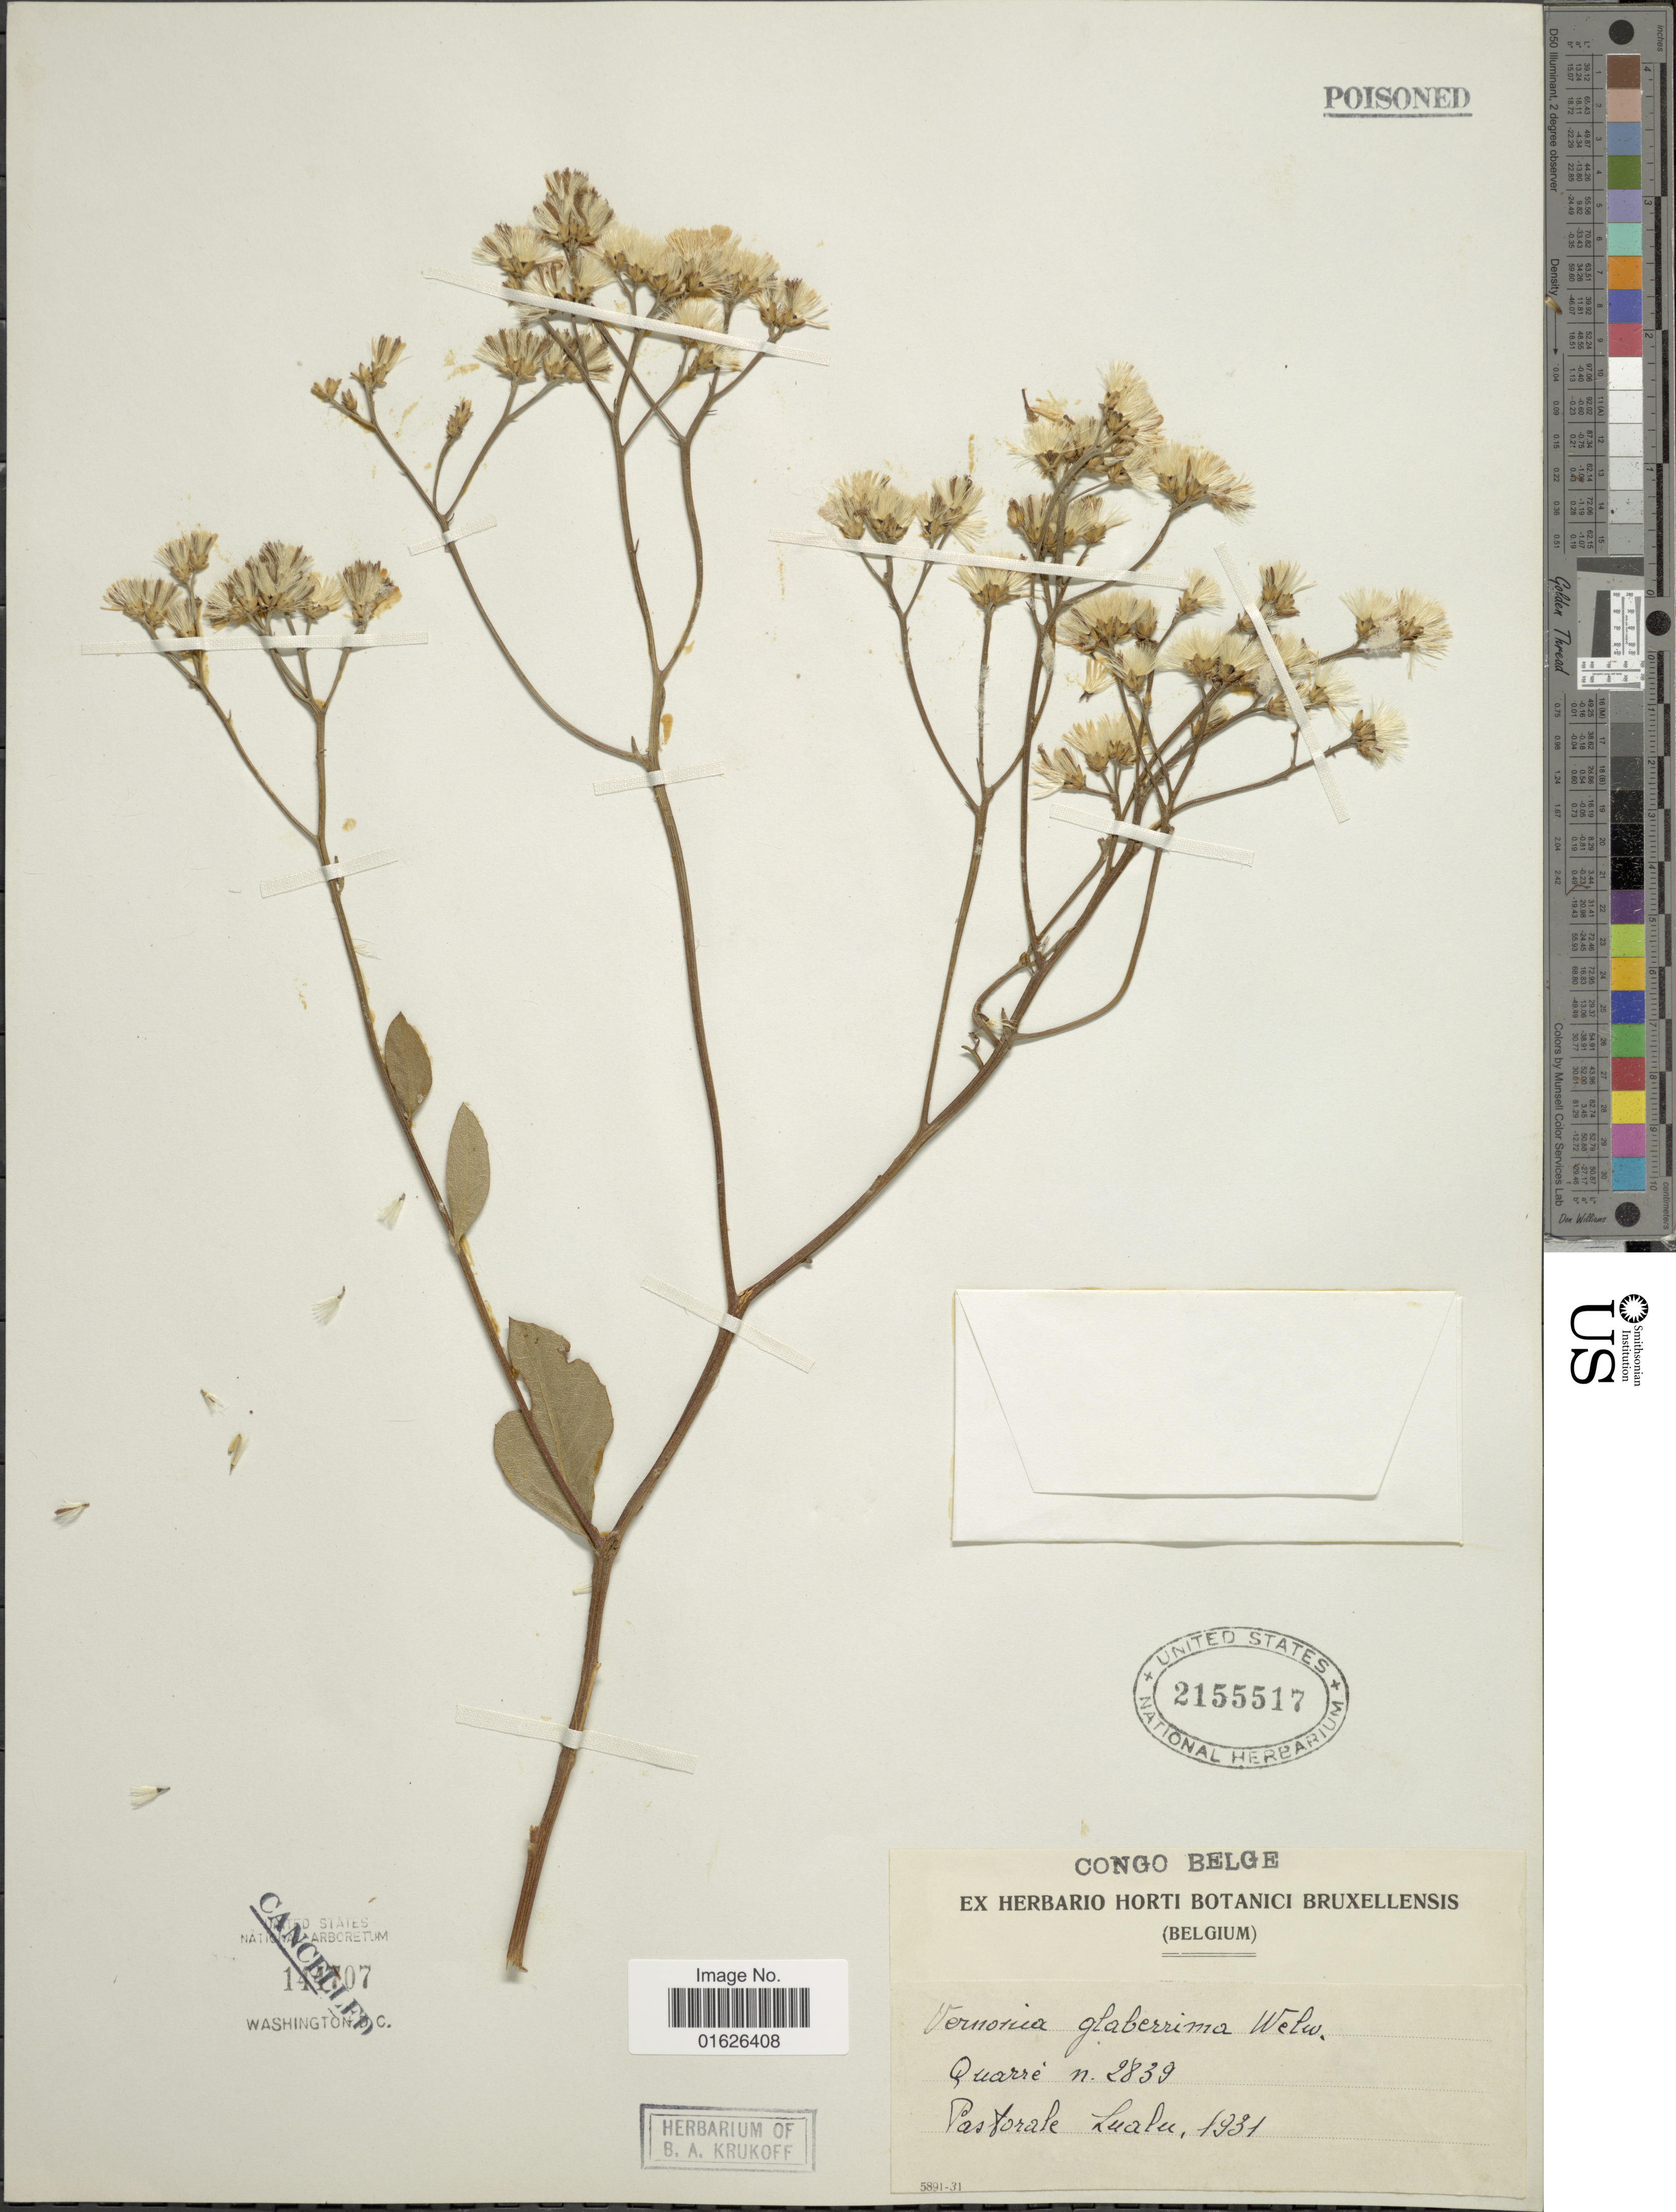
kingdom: Plantae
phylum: Tracheophyta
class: Magnoliopsida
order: Asterales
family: Asteraceae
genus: Gymnanthemum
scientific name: Gymnanthemum glaberrimum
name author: (Welw. ex O. Hoffm.) H. Rob.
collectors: -. Quarre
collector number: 2839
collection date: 1931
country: Congo, Democratic Republic of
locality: Congo Belge, Pastorale Lualu.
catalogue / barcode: US 2155517